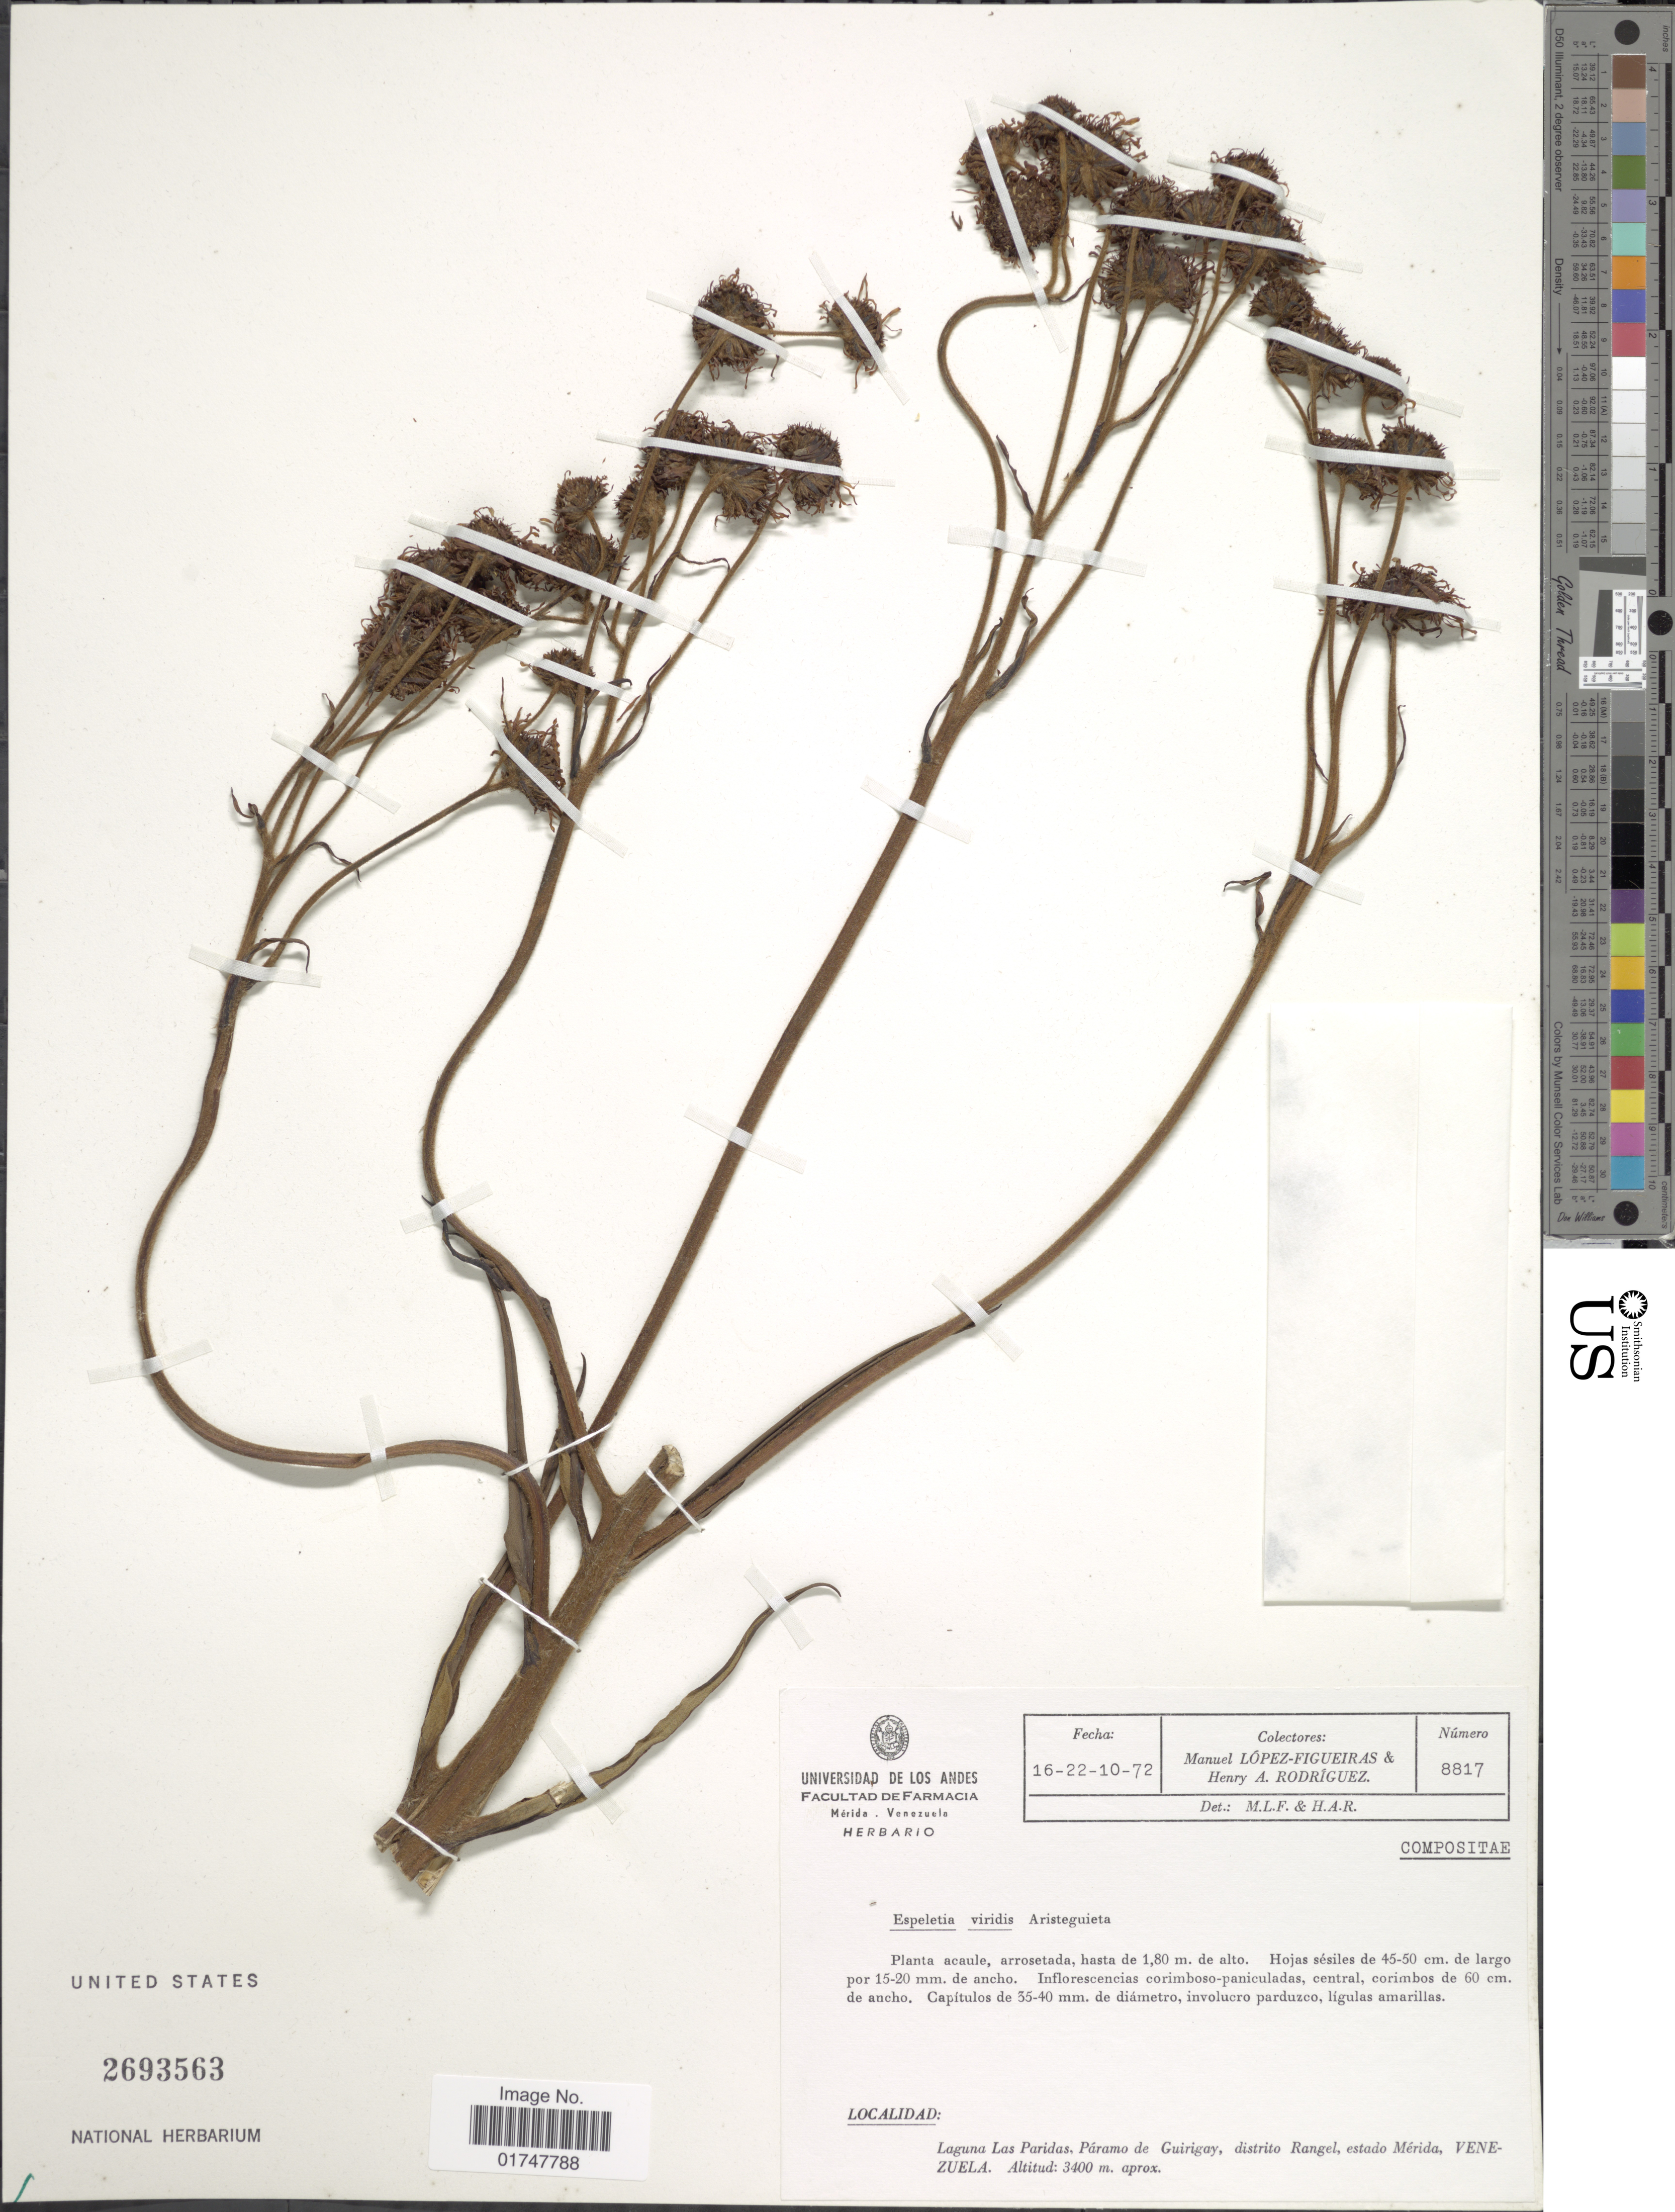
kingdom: Plantae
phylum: Tracheophyta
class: Magnoliopsida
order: Asterales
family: Asteraceae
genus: Ruilopezia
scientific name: Ruilopezia viridis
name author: (Aristeg.) Cuatrec.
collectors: M. López Figueiras & H. A. Rodriguez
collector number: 8817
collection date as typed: Transcribed d/m/y: 16/10/72 to 22/10/72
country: Venezuela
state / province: Mérida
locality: Laguna Las Paridas, Páramo de Guirigay, distrito Rangel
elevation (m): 3400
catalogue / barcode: US 2693563